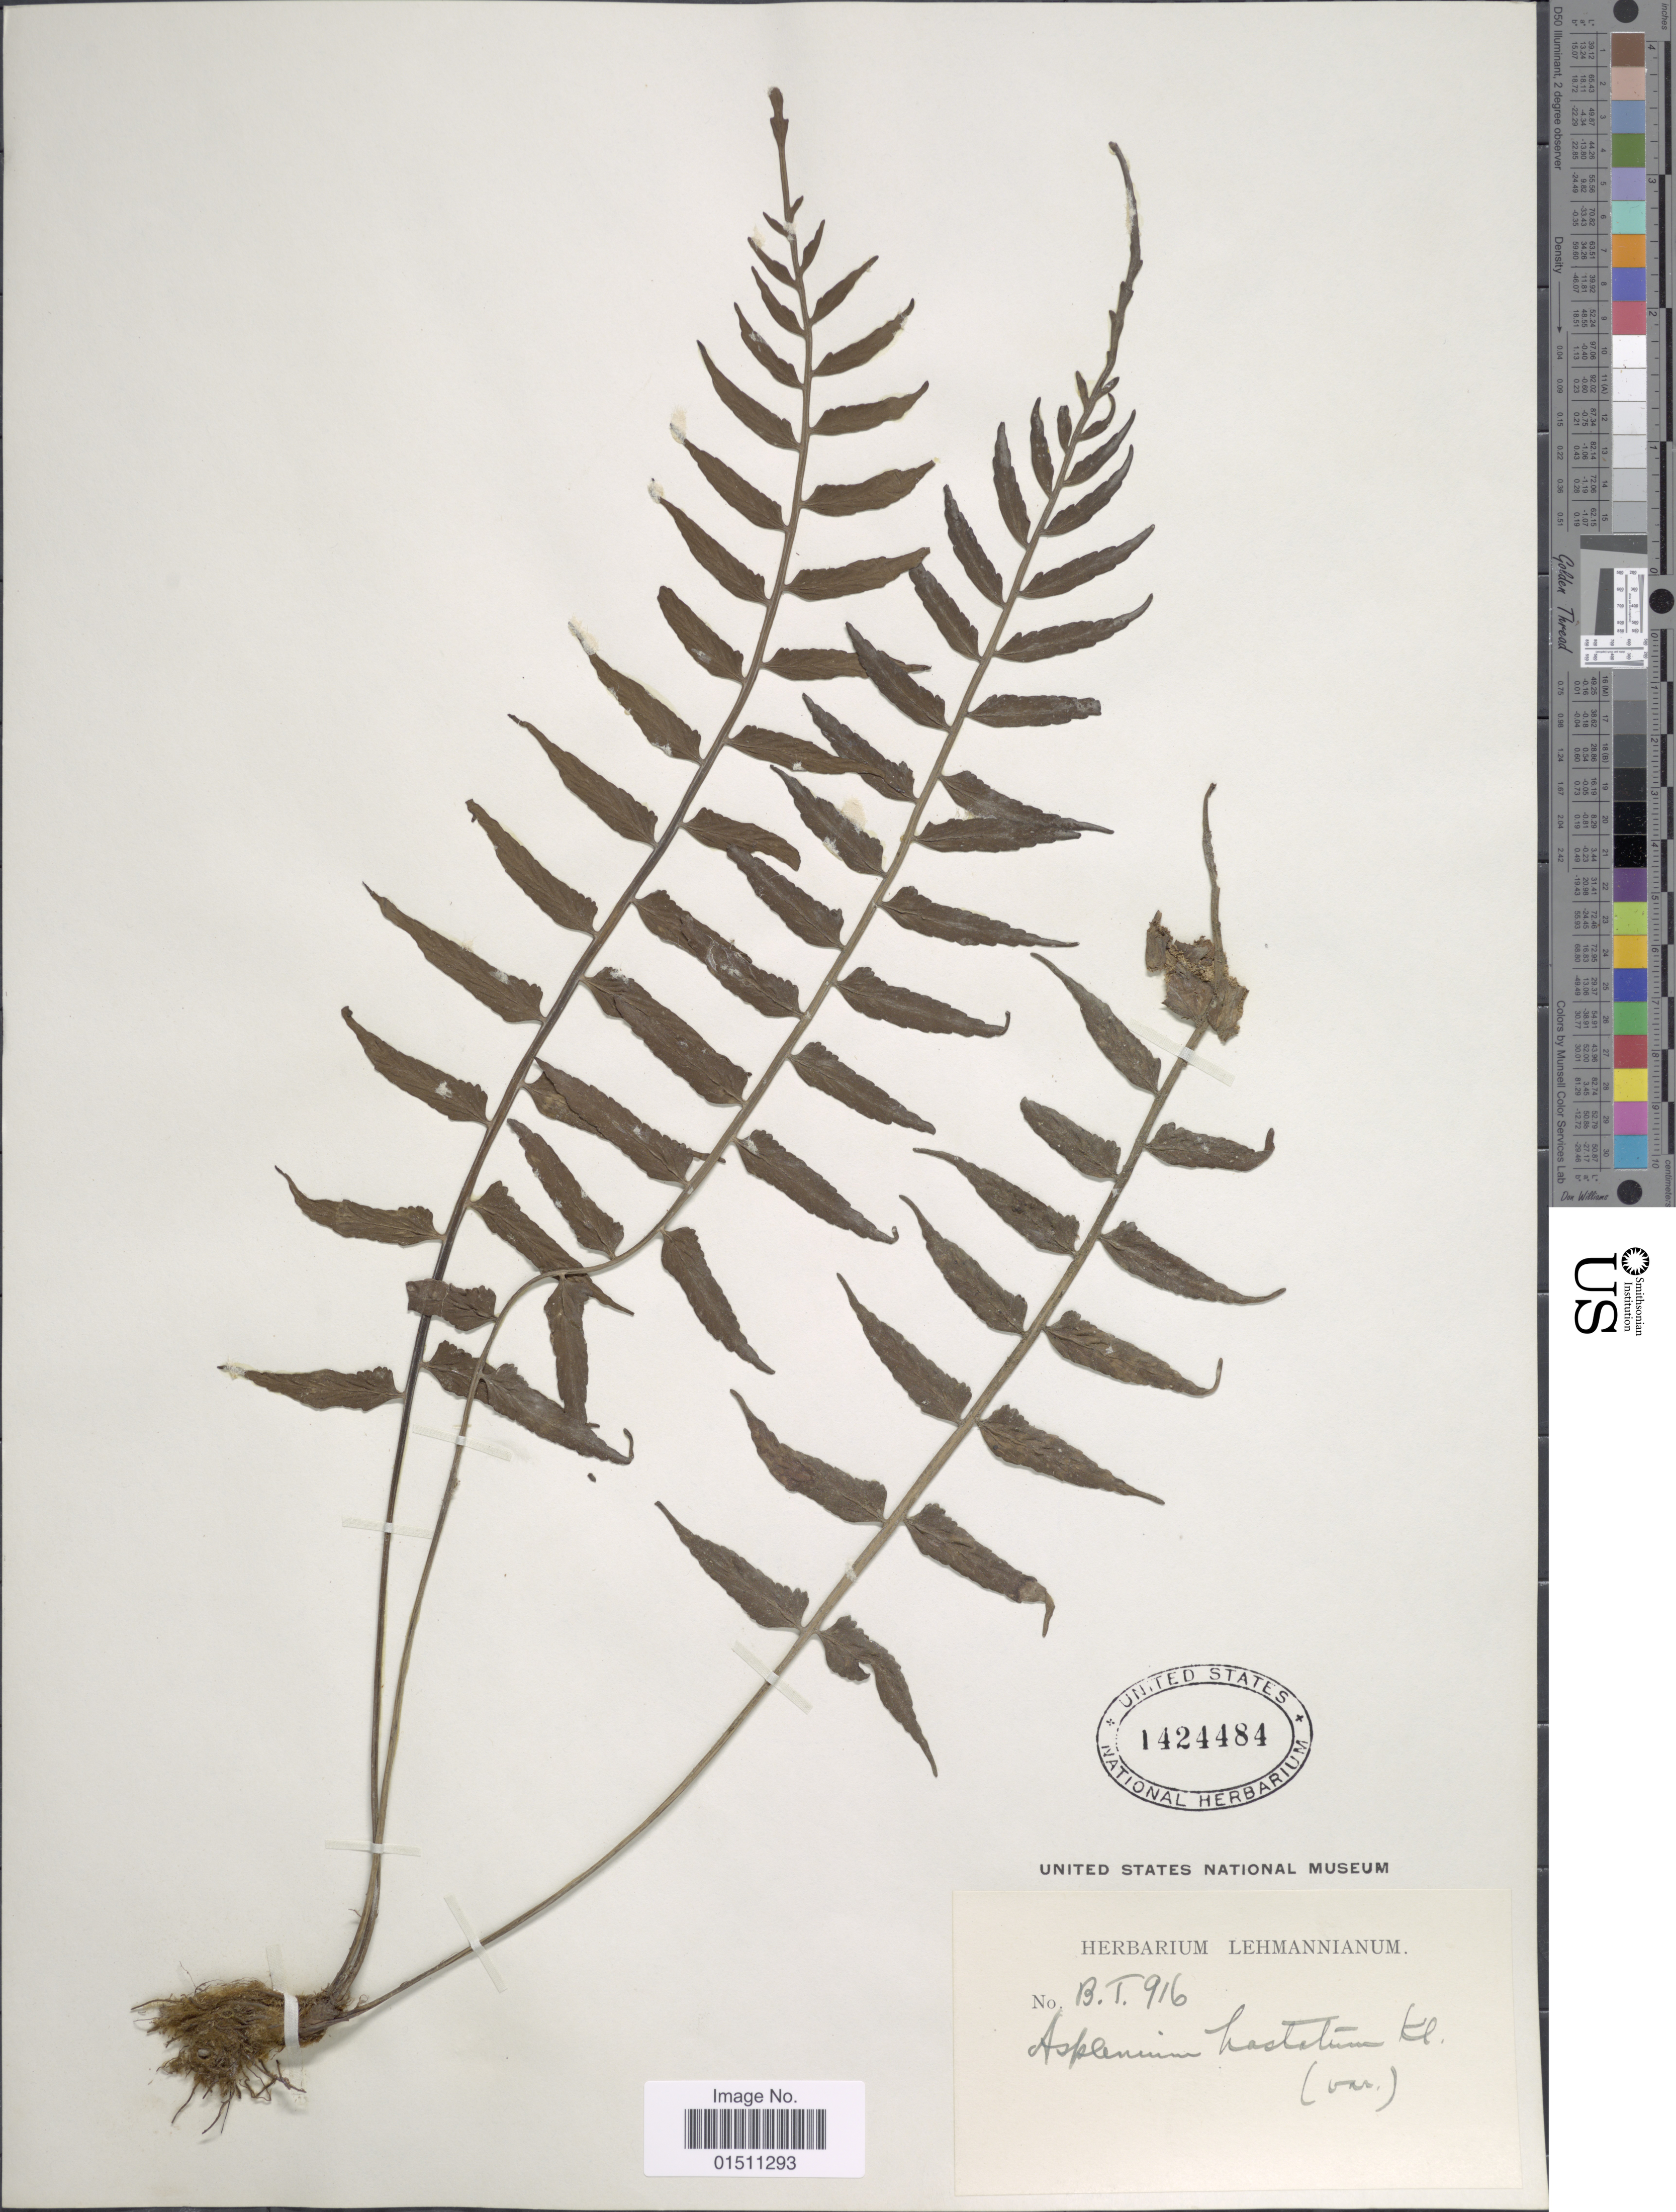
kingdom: Plantae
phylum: Tracheophyta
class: Polypodiopsida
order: Polypodiales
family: Aspleniaceae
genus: Asplenium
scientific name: Asplenium hastatum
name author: Klotzsch ex Kunze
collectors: ex herb. Lehmannianum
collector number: B.T.916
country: Colombia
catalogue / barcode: US 1424484